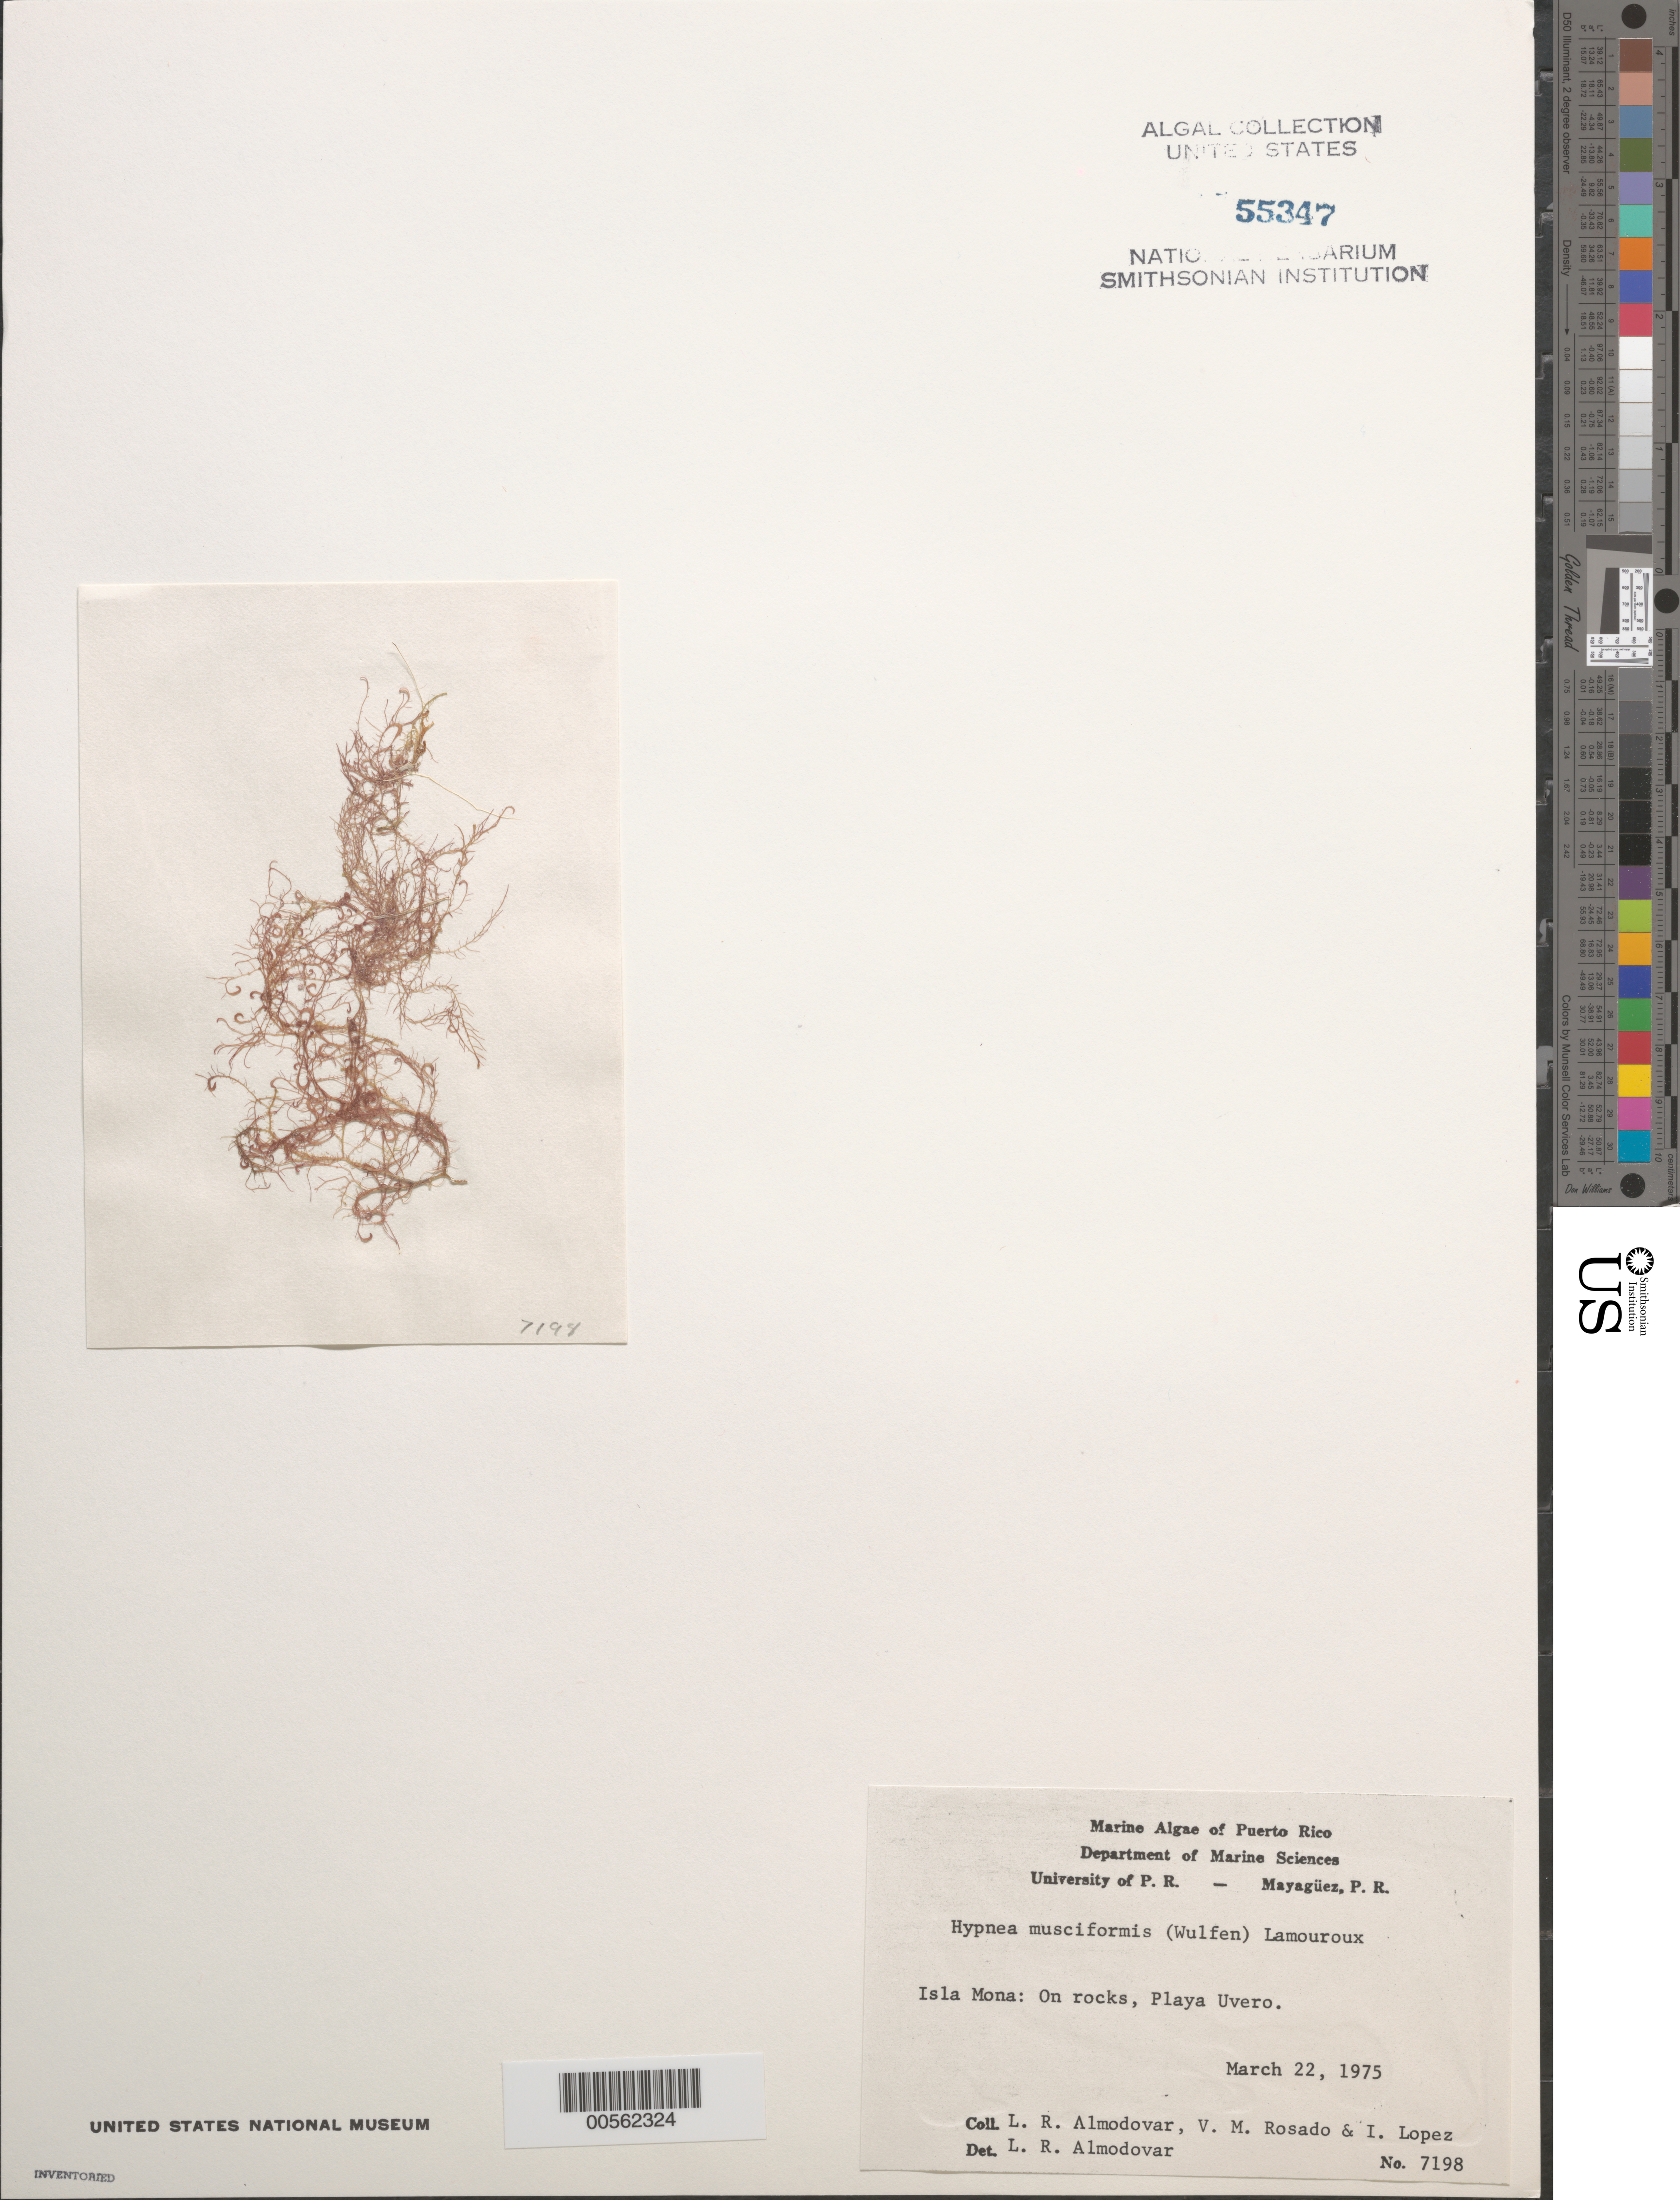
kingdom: Plantae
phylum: Rhodophyta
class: Florideophyceae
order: Gigartinales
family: Cystocloniaceae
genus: Hypnea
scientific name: Hypnea musciformis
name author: (Wulfen) J.V.Lamouroux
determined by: Almodovar, L. R.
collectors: L. Almodovar, V. Rosado & I. Lopéz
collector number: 7198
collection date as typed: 22 Mar 1975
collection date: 1975-03-22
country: Puerto Rico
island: Isla de Mona (Isla Mona)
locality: Playa Uvero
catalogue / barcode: US 55347